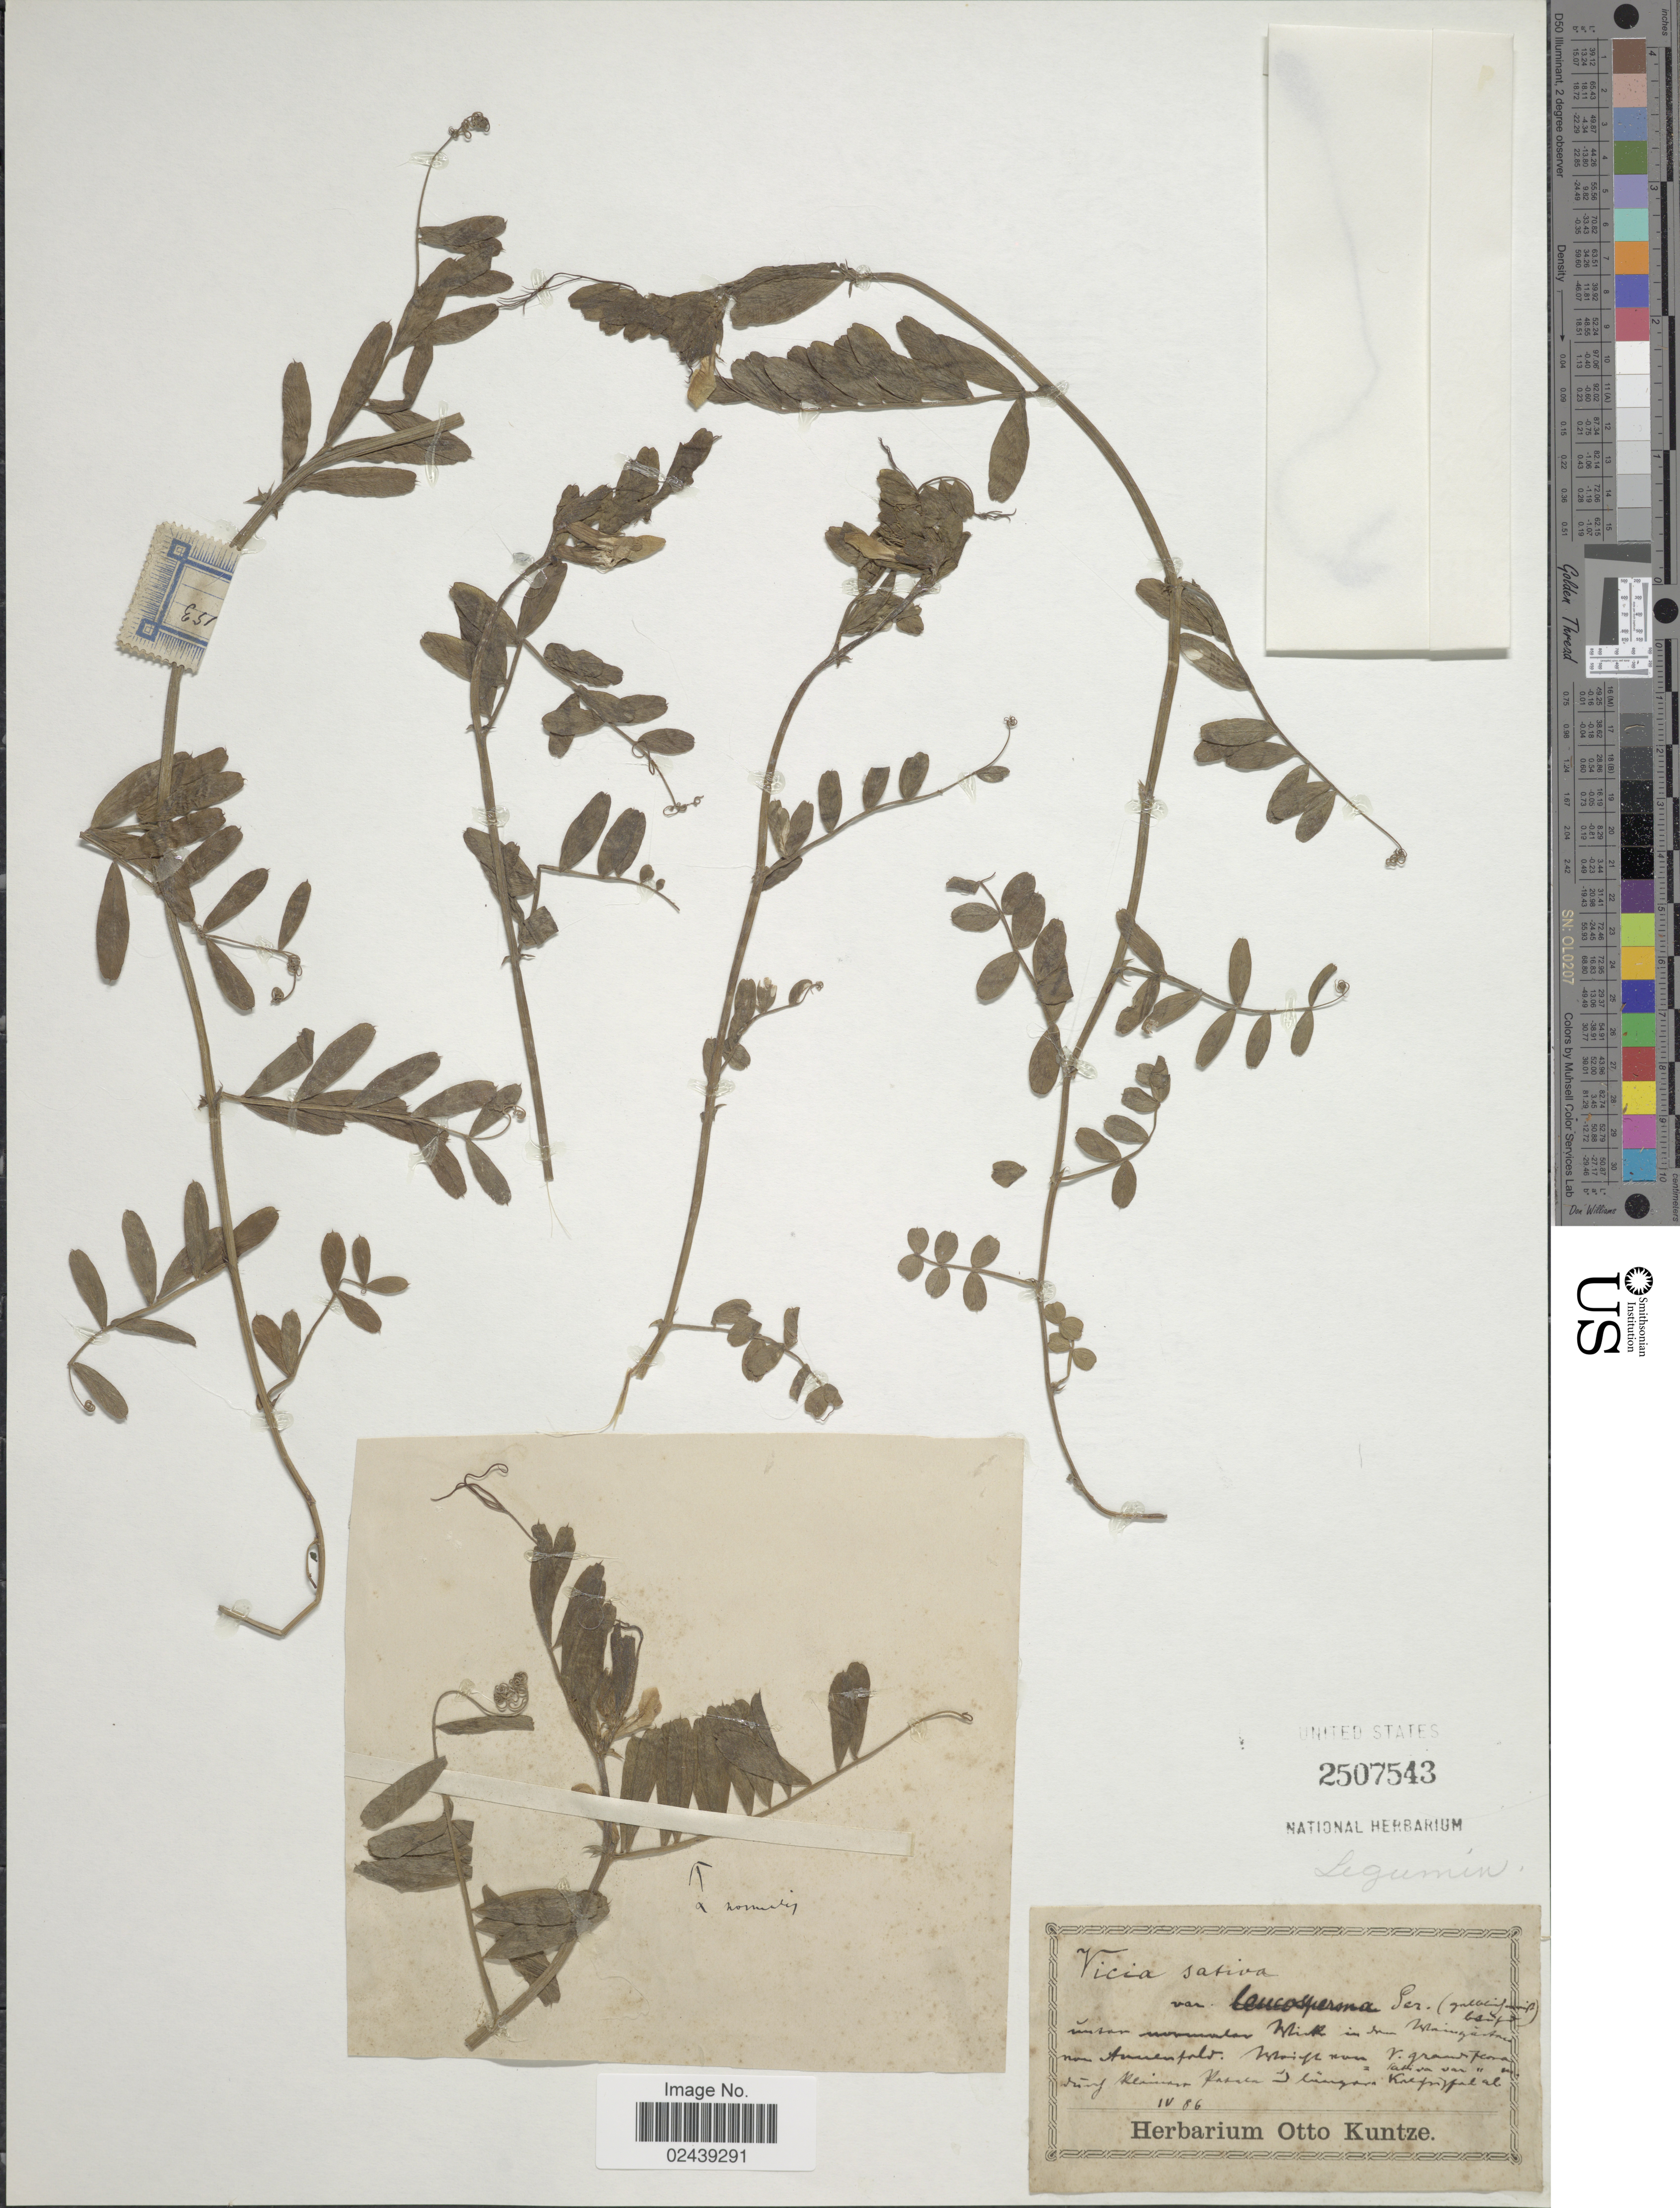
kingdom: Plantae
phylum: Tracheophyta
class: Magnoliopsida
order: Fabales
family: Fabaceae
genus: Vicia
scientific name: Vicia sativa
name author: L.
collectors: ex herb. Otto Kuntze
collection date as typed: Transcribed d/m/y: /4/86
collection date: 1886-04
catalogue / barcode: US 2507543